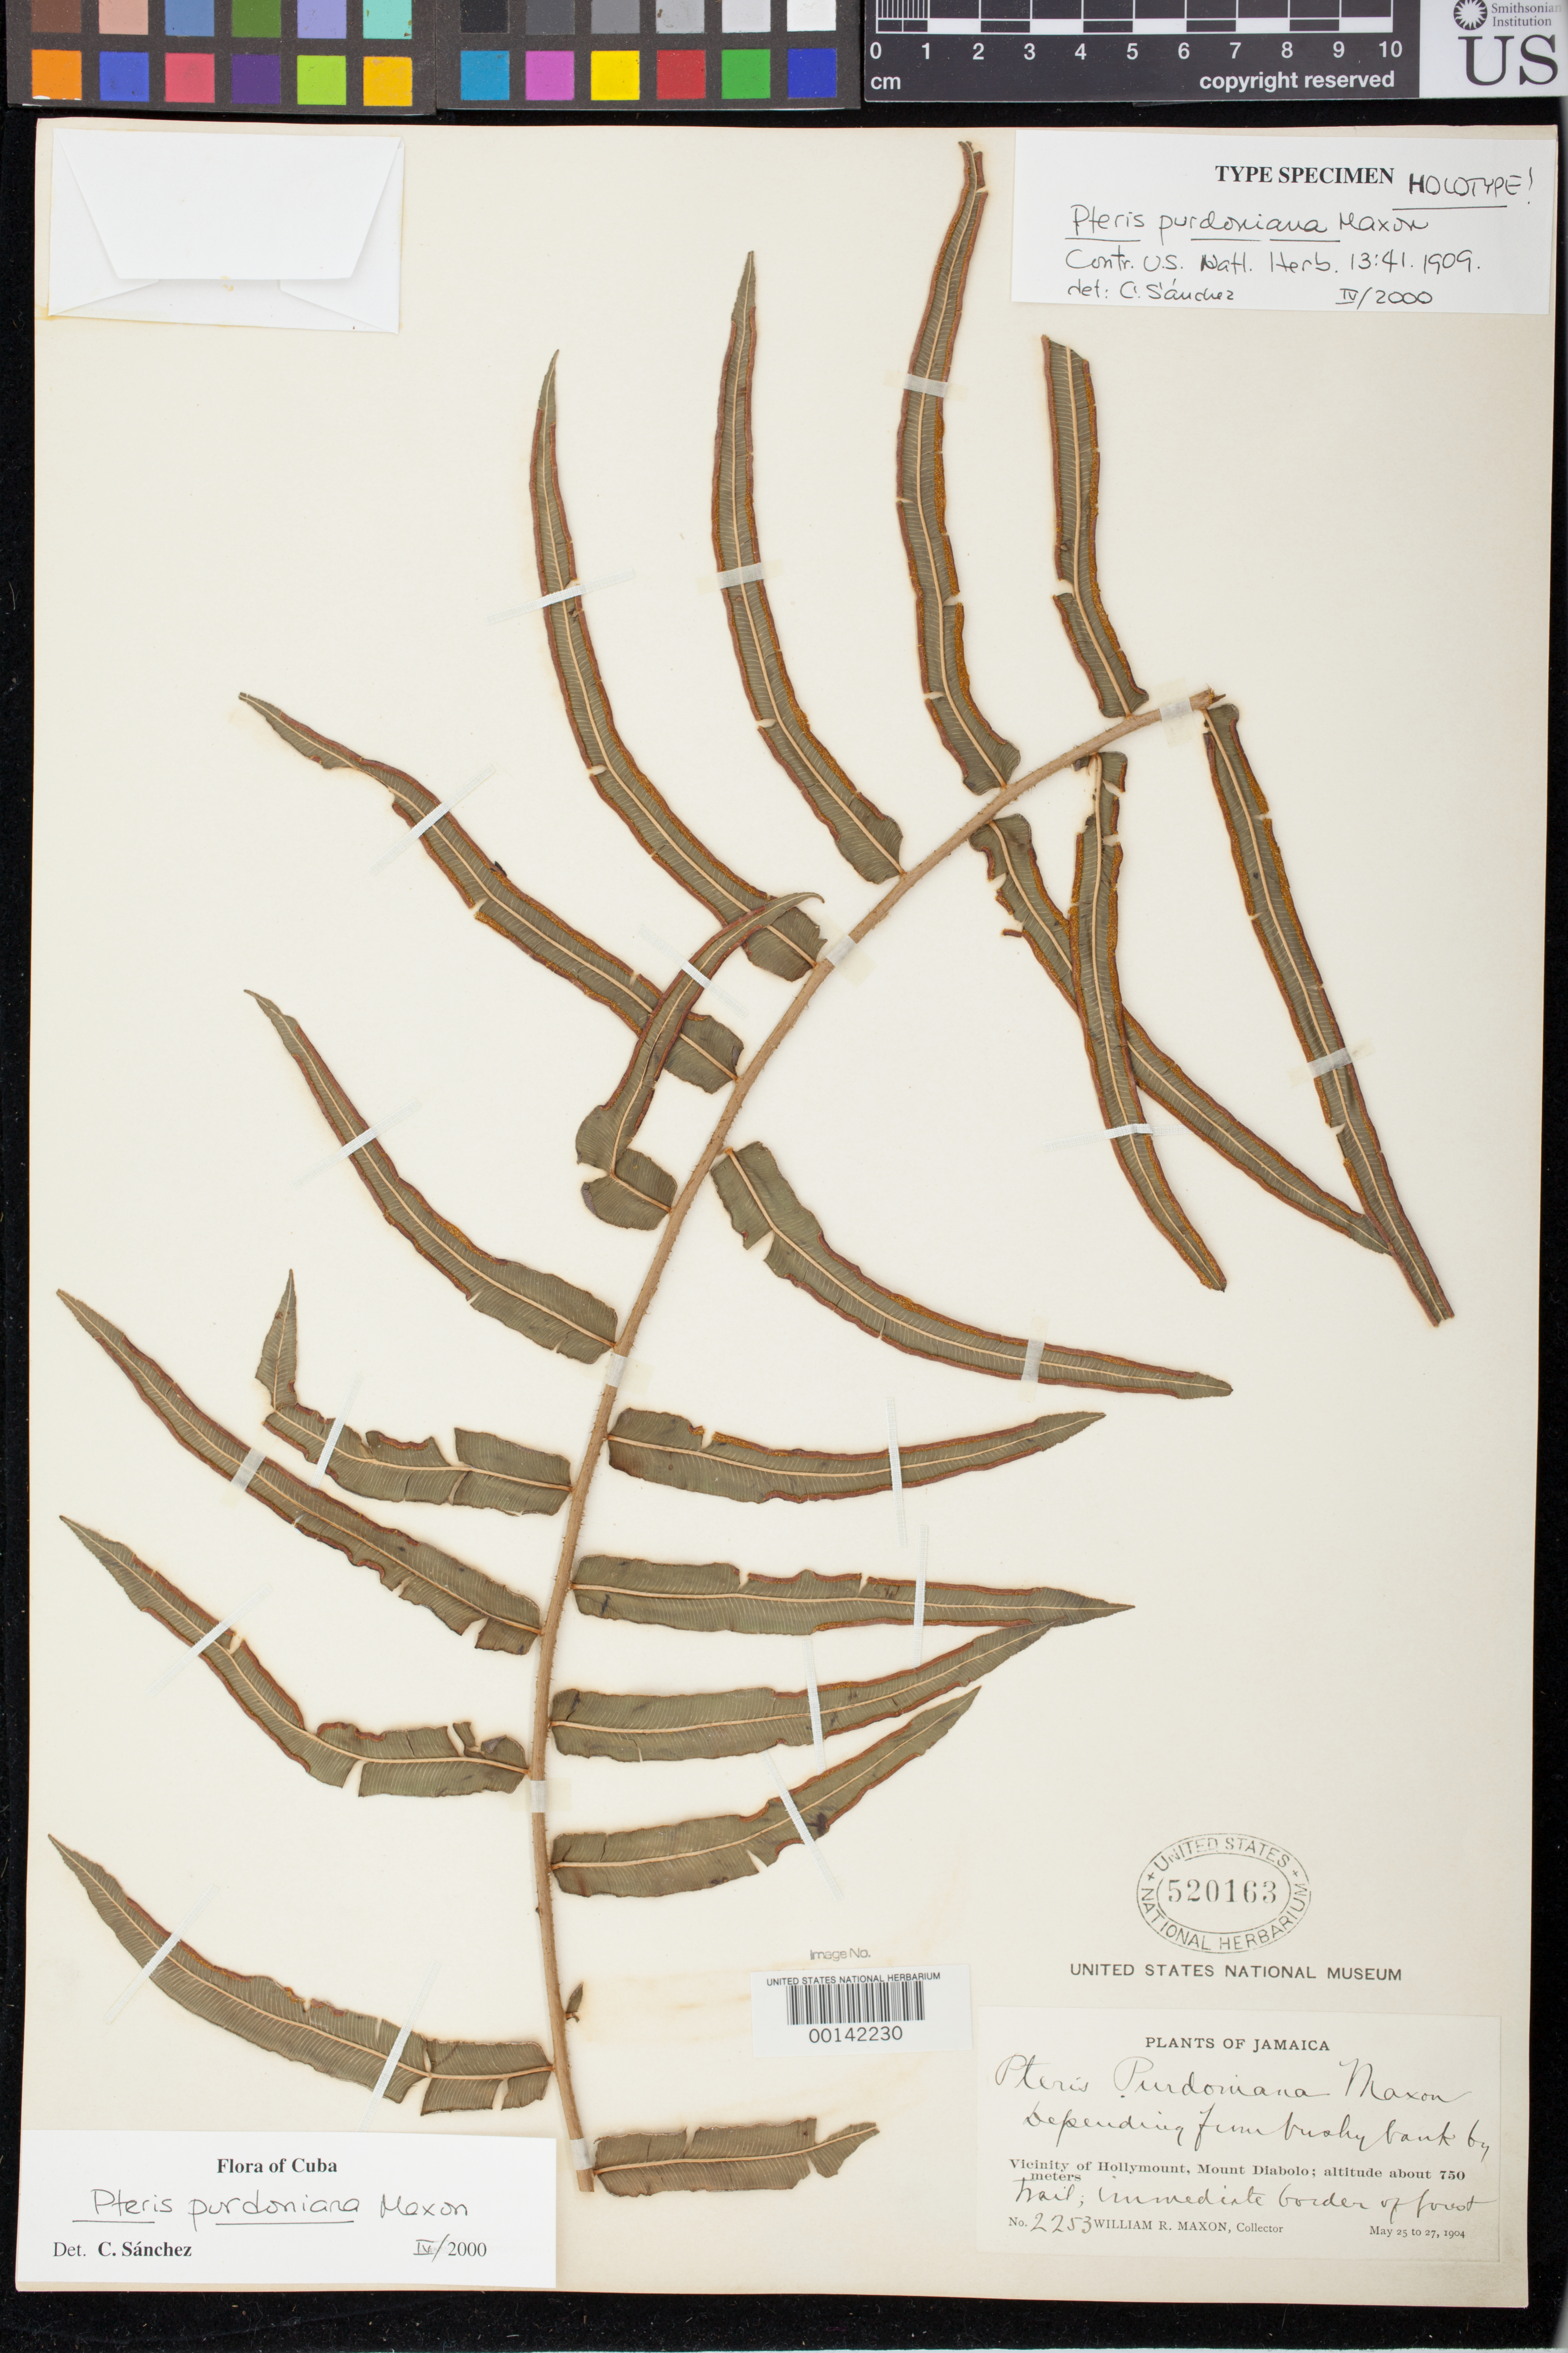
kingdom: Plantae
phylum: Tracheophyta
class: Polypodiopsida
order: Polypodiales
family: Pteridaceae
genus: Pteris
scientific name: Pteris purdoniana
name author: Maxon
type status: Holotype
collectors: W. R. Maxon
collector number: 2253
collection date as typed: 25 May 1904 to 27 May 1904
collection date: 1904-05-25/1904-05-27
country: Jamaica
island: Greater Antilles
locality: Vicinity of Hollymount, Mount Diabolo.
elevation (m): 750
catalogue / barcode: US 520163